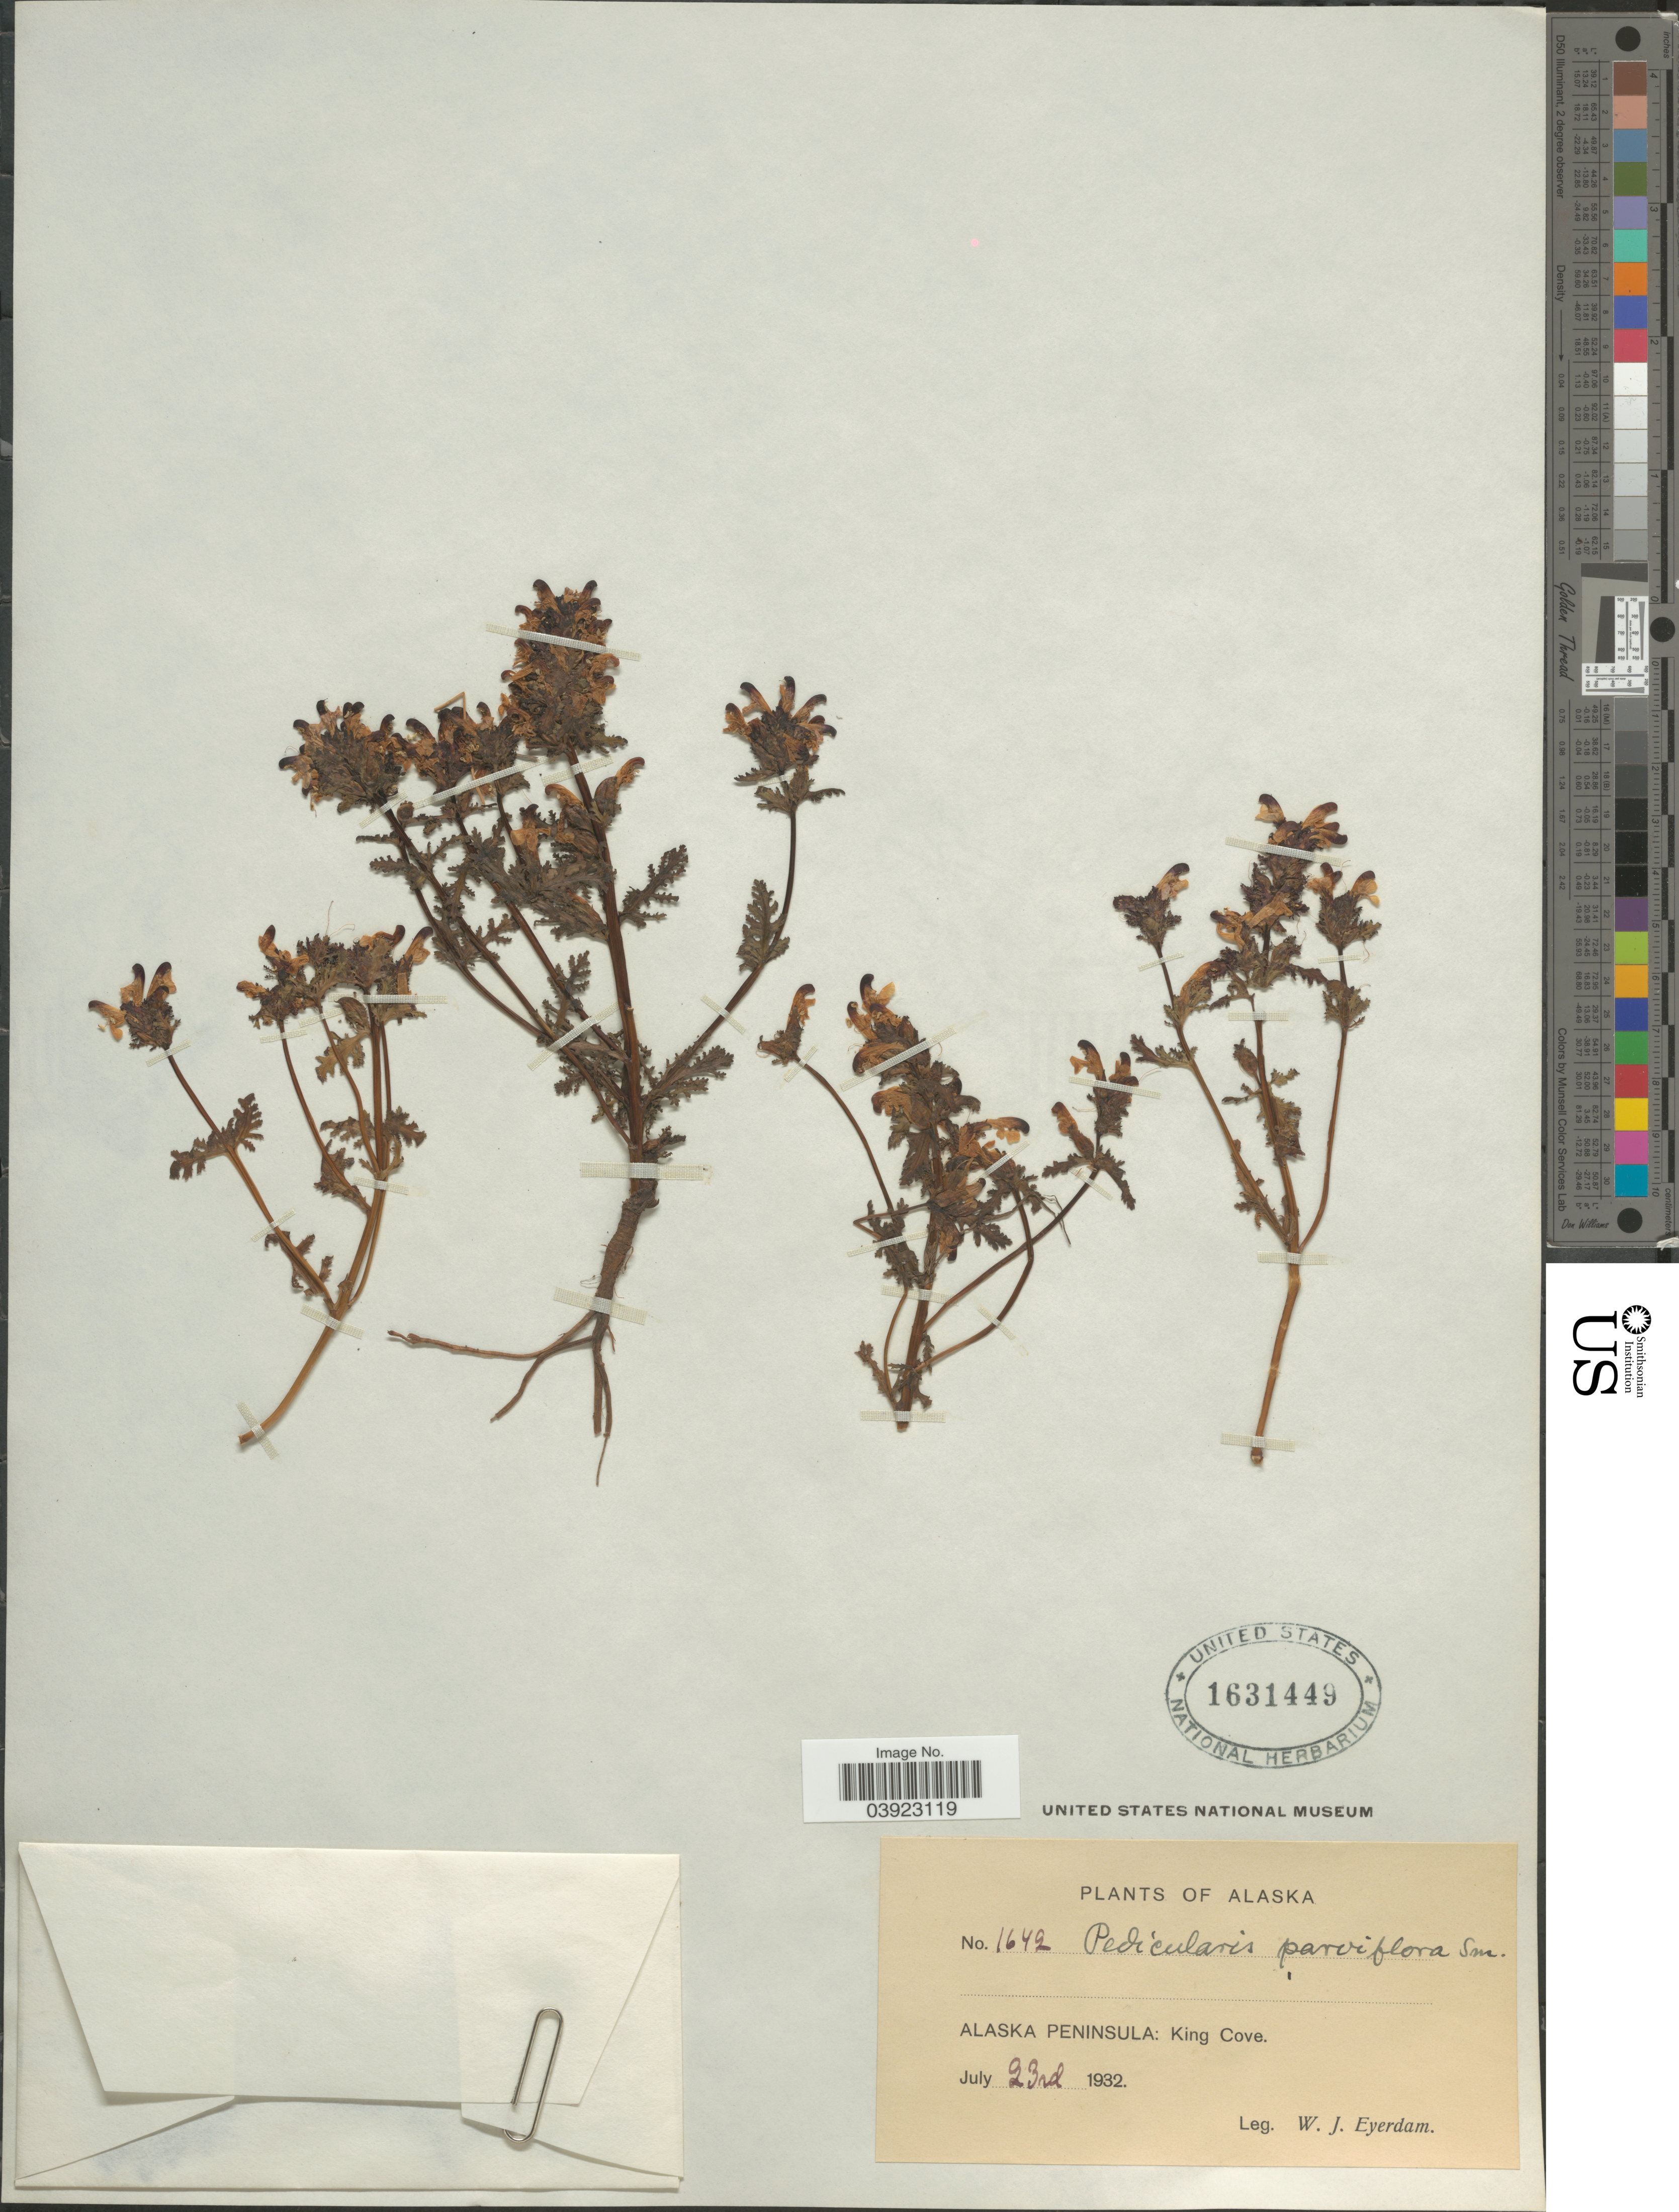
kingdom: Plantae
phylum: Tracheophyta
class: Magnoliopsida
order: Lamiales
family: Orobanchaceae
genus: Pedicularis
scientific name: Pedicularis parviflora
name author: Sm.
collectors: W. J. Eyerdam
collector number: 1642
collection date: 1932-07-23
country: United States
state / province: Alaska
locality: Alaska Peninsula: King Cove.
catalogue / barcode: US 1631449